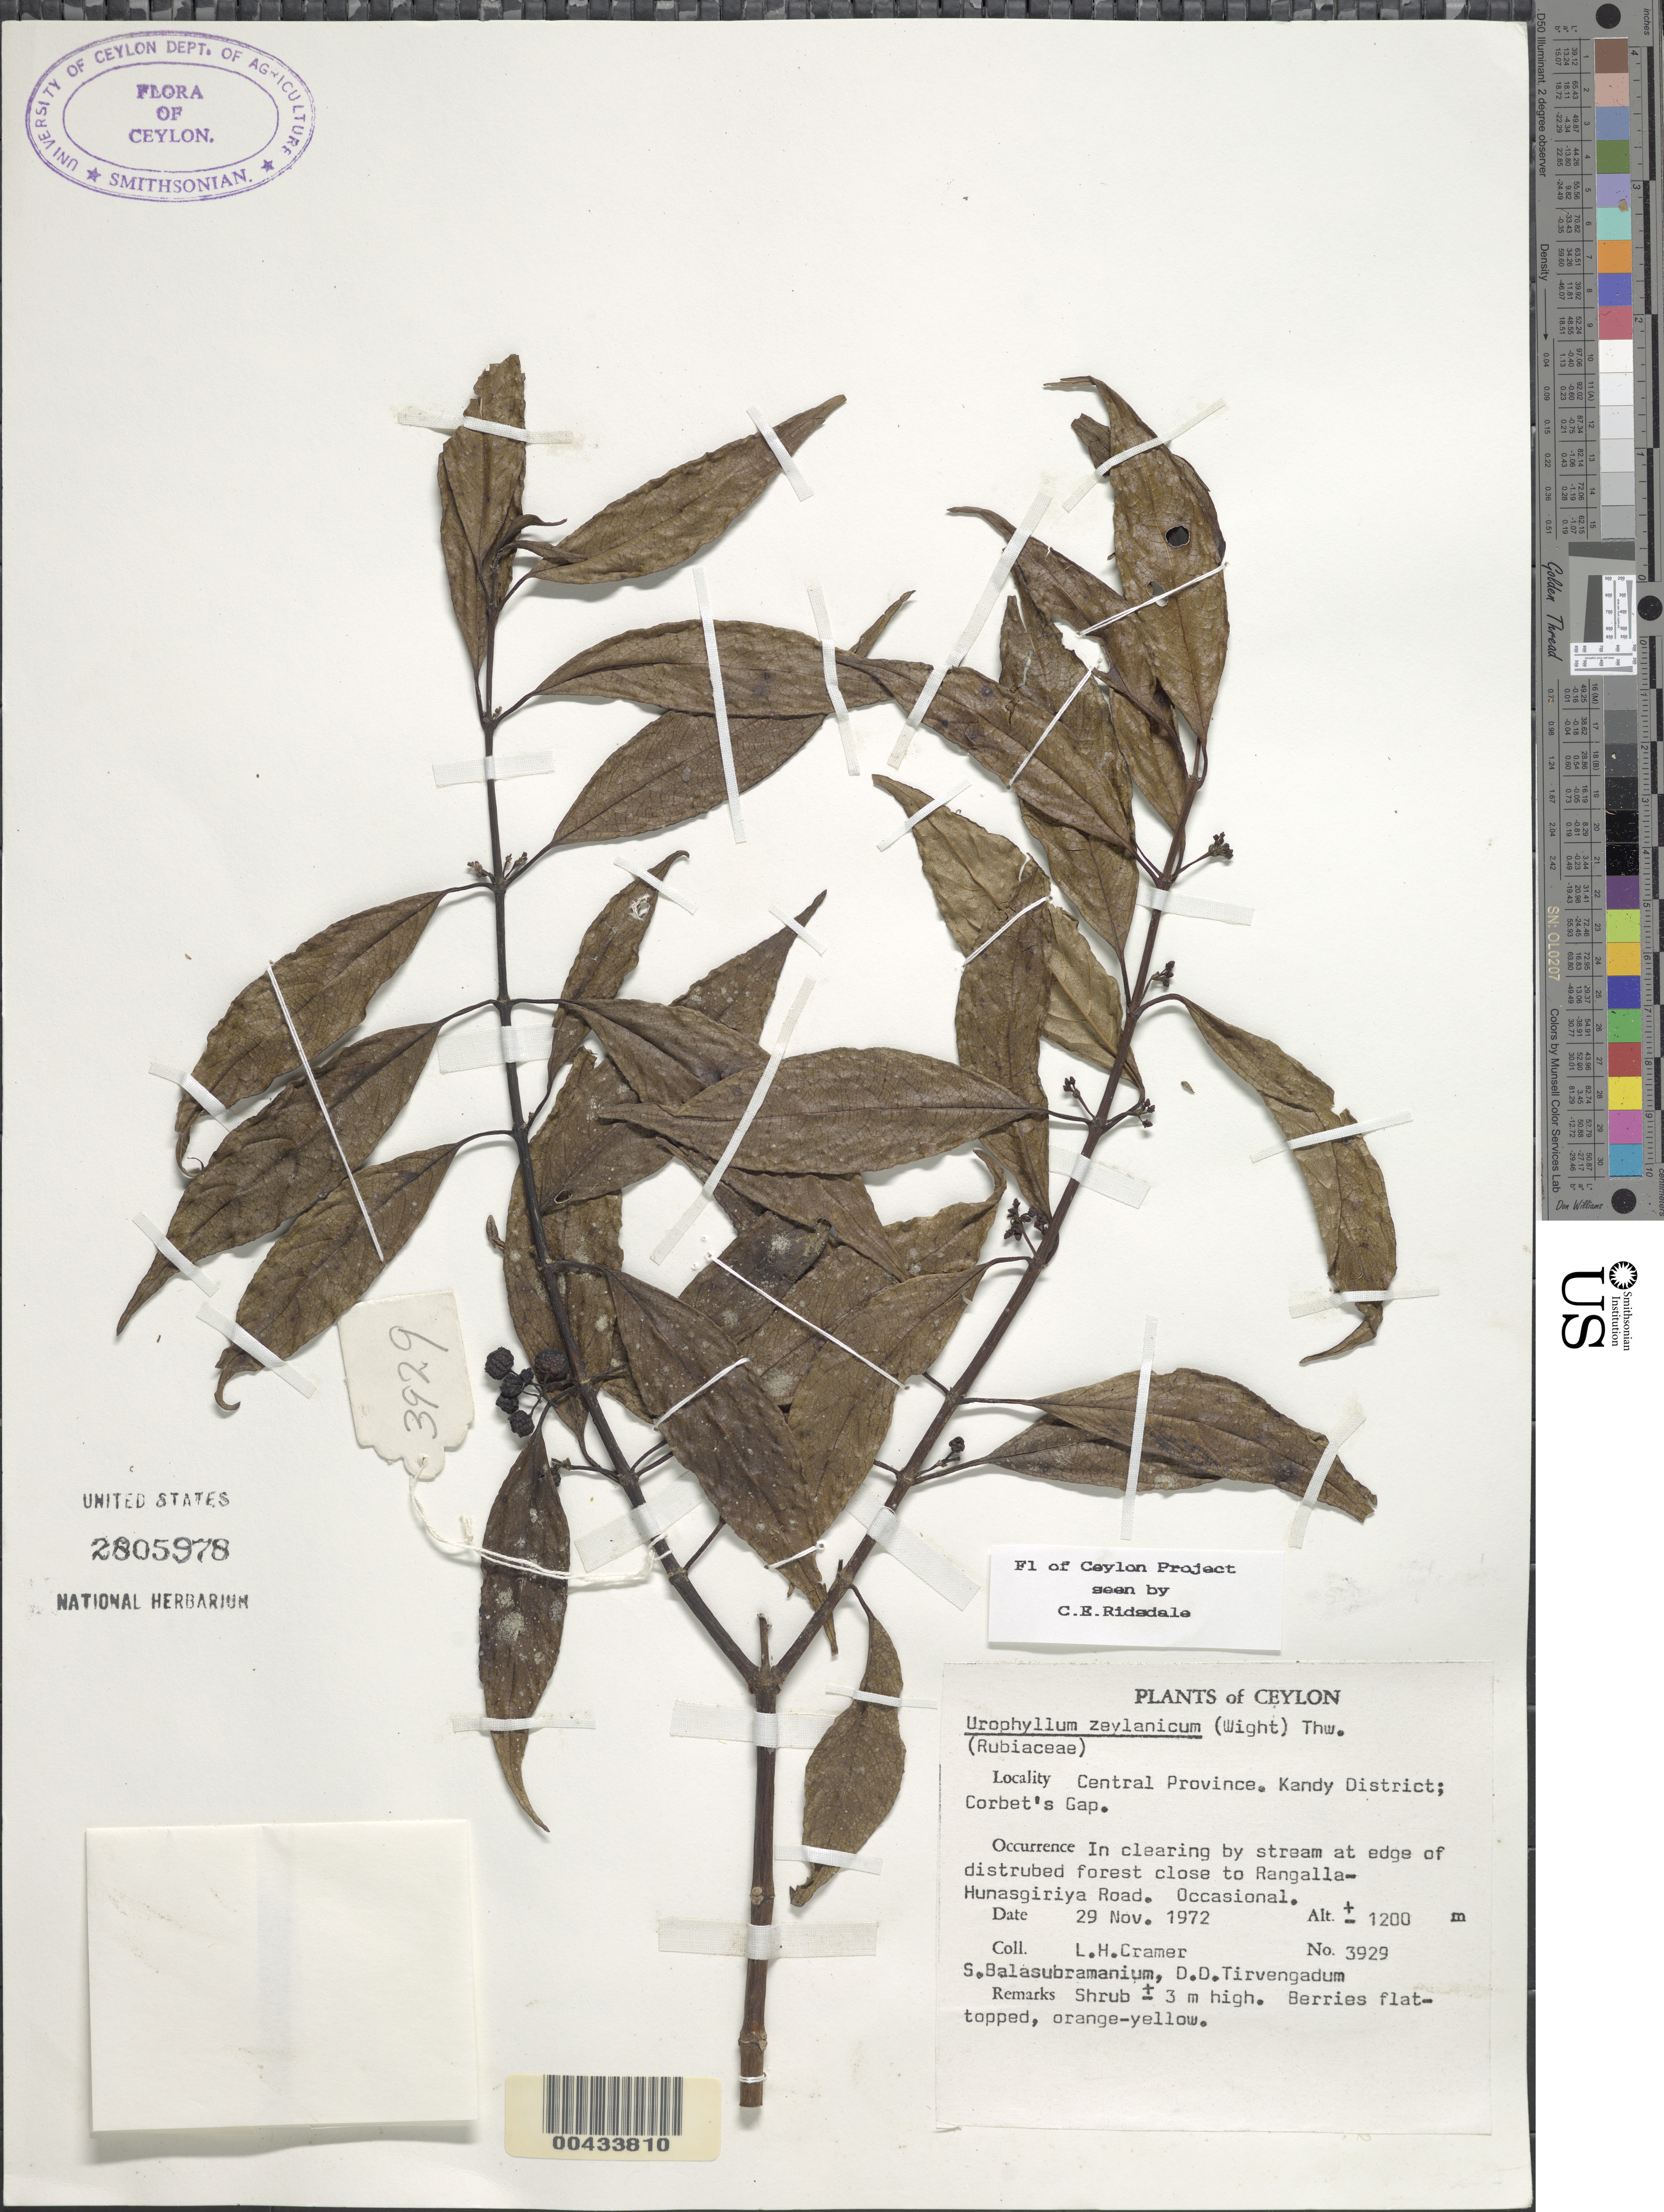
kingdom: Plantae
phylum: Tracheophyta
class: Magnoliopsida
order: Gentianales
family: Rubiaceae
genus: Urophyllum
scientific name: Urophyllum zeylanicum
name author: (Wight) Thwaites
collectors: L. H. Cramer, S. Balasubramanium & D. Tirvengadum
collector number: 3929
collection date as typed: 29 Nov 1972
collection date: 1972-11-29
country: Sri Lanka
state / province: Central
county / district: Kandy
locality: Corbett's Gap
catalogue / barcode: US 2805978